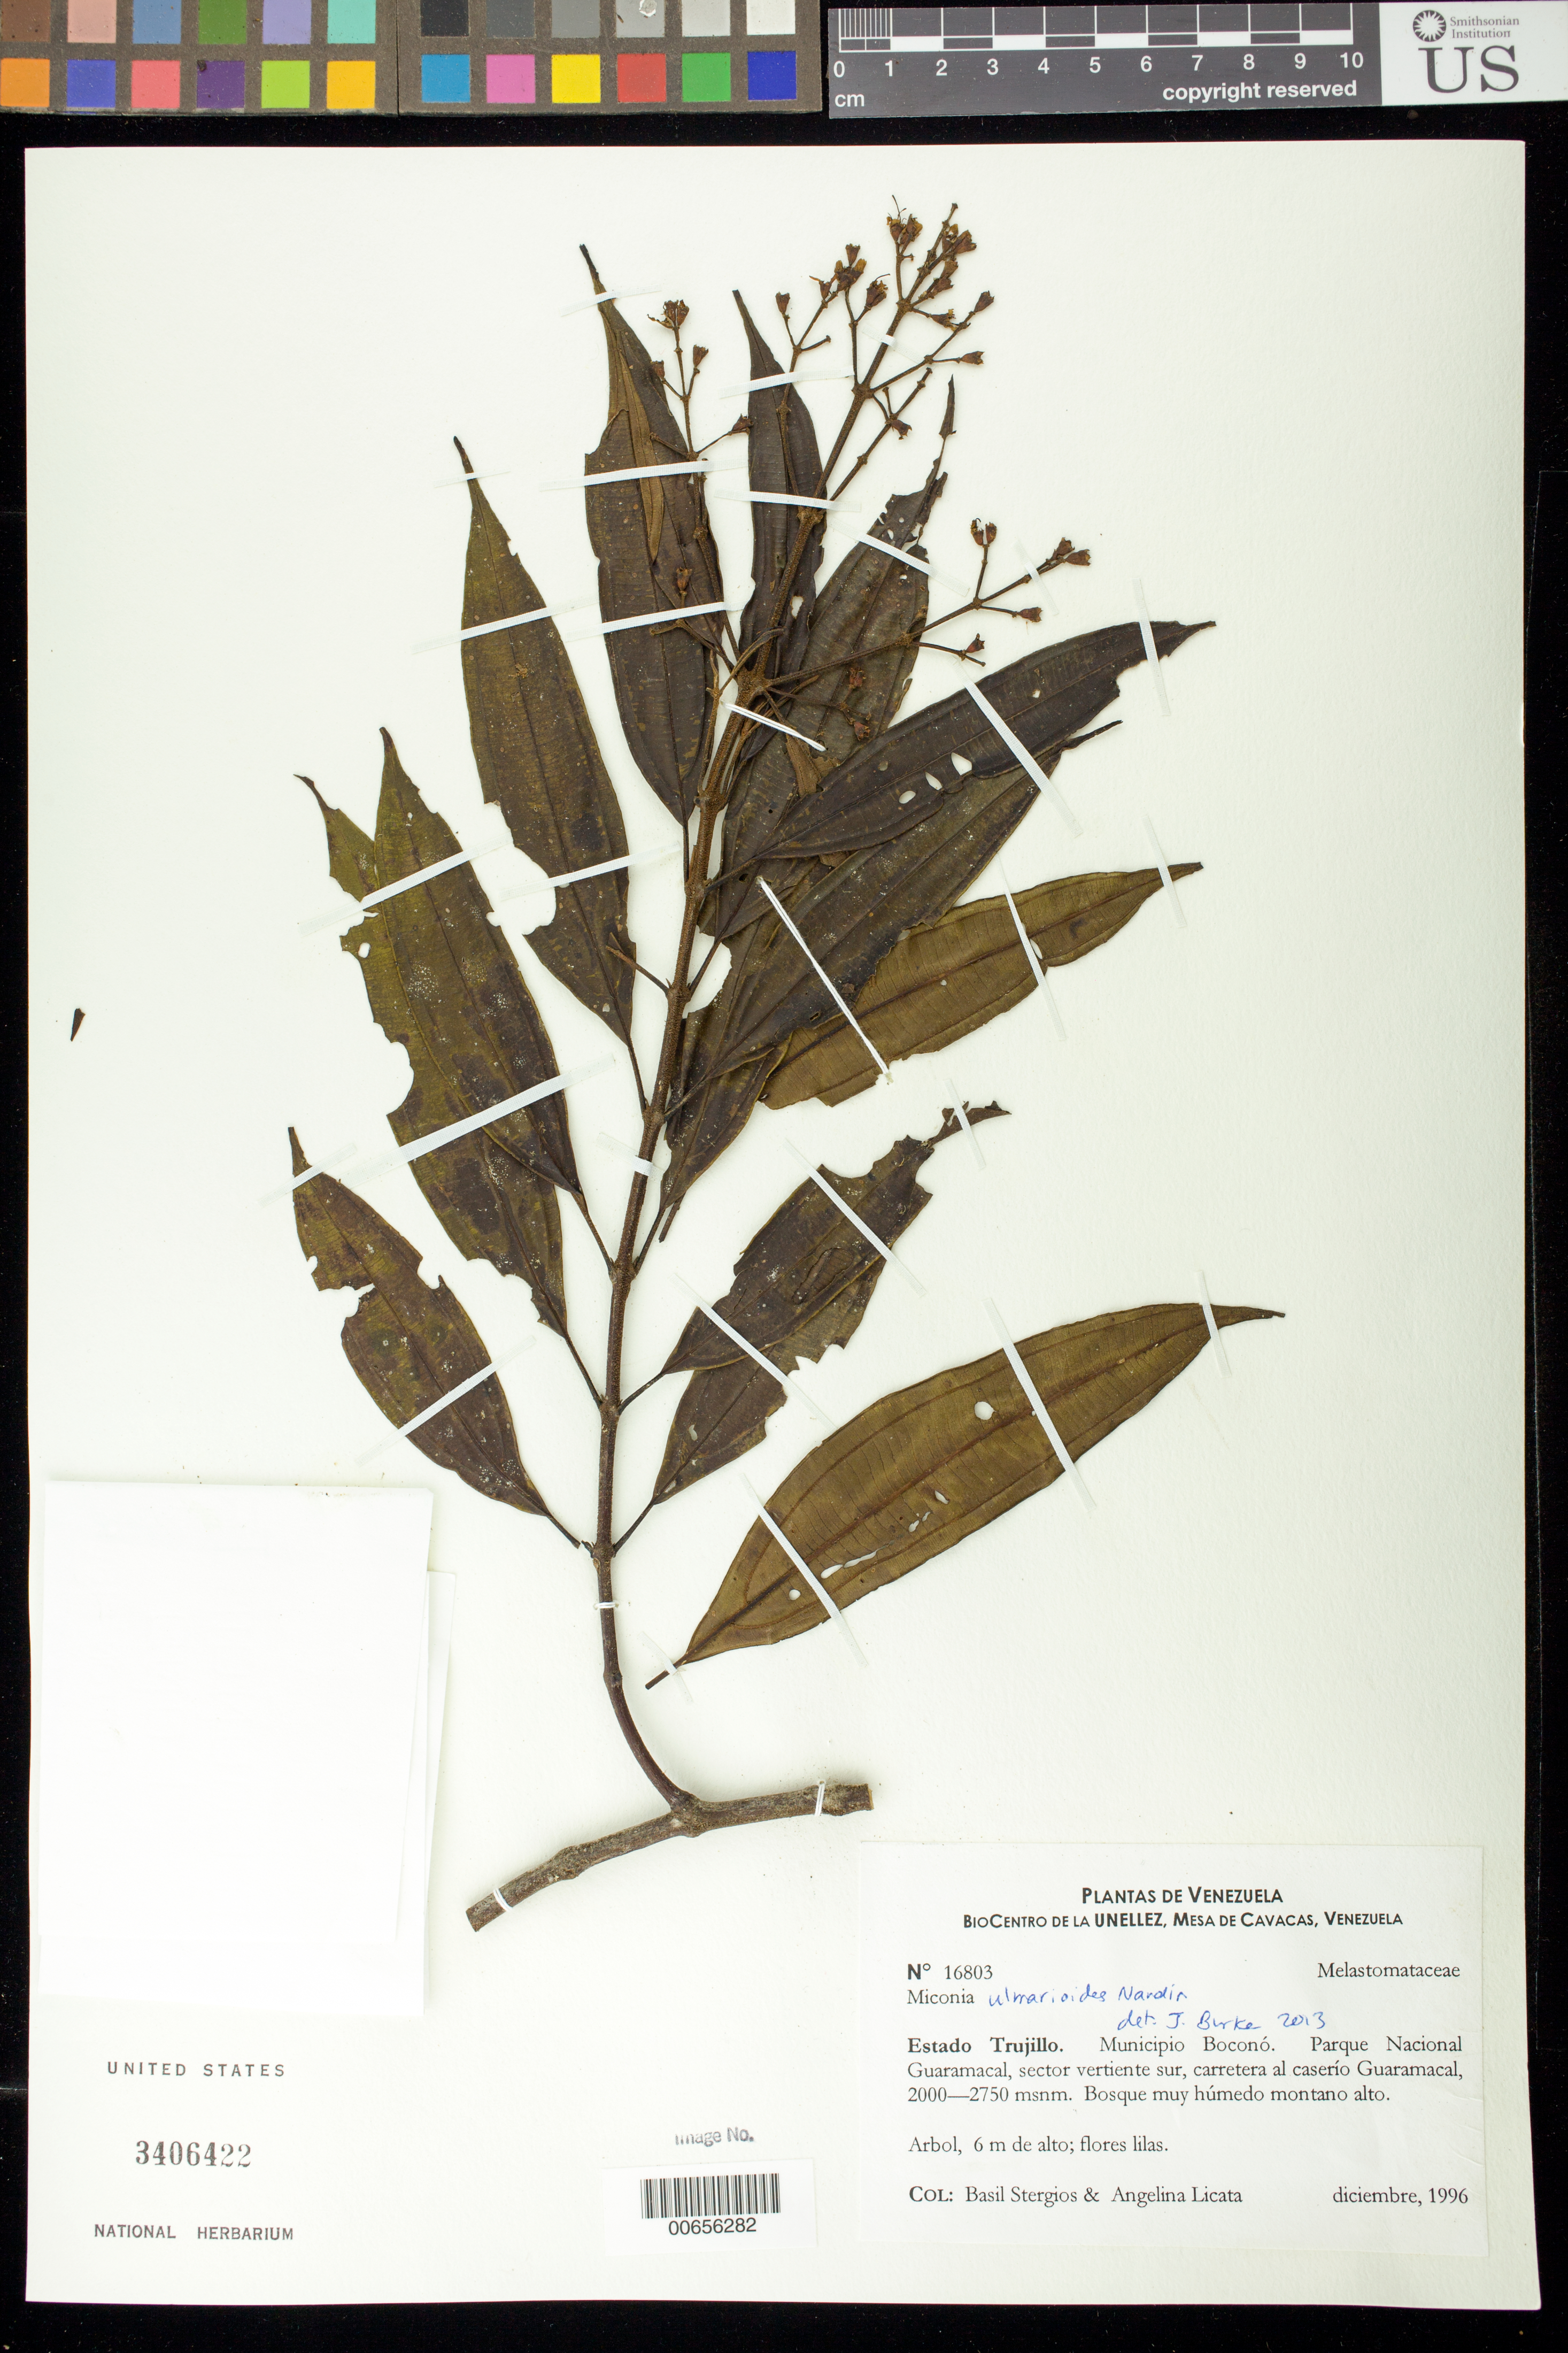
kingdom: Plantae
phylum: Tracheophyta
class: Magnoliopsida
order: Myrtales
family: Melastomataceae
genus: Miconia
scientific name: Miconia ulmarioides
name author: Naudin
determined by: Burke, Janelle M.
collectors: B. G. Stergios & A. Licata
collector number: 16803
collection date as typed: Dec 1996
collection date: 1996-12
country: Venezuela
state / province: Trujillo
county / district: Boconó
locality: Parque Nacional Guaramacal, vertiente S, carretera Guaramacal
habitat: Bosque muy húmedo montano alto.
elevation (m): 2000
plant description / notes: CAS, NY, PORT, US, VEN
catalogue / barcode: US 3406422